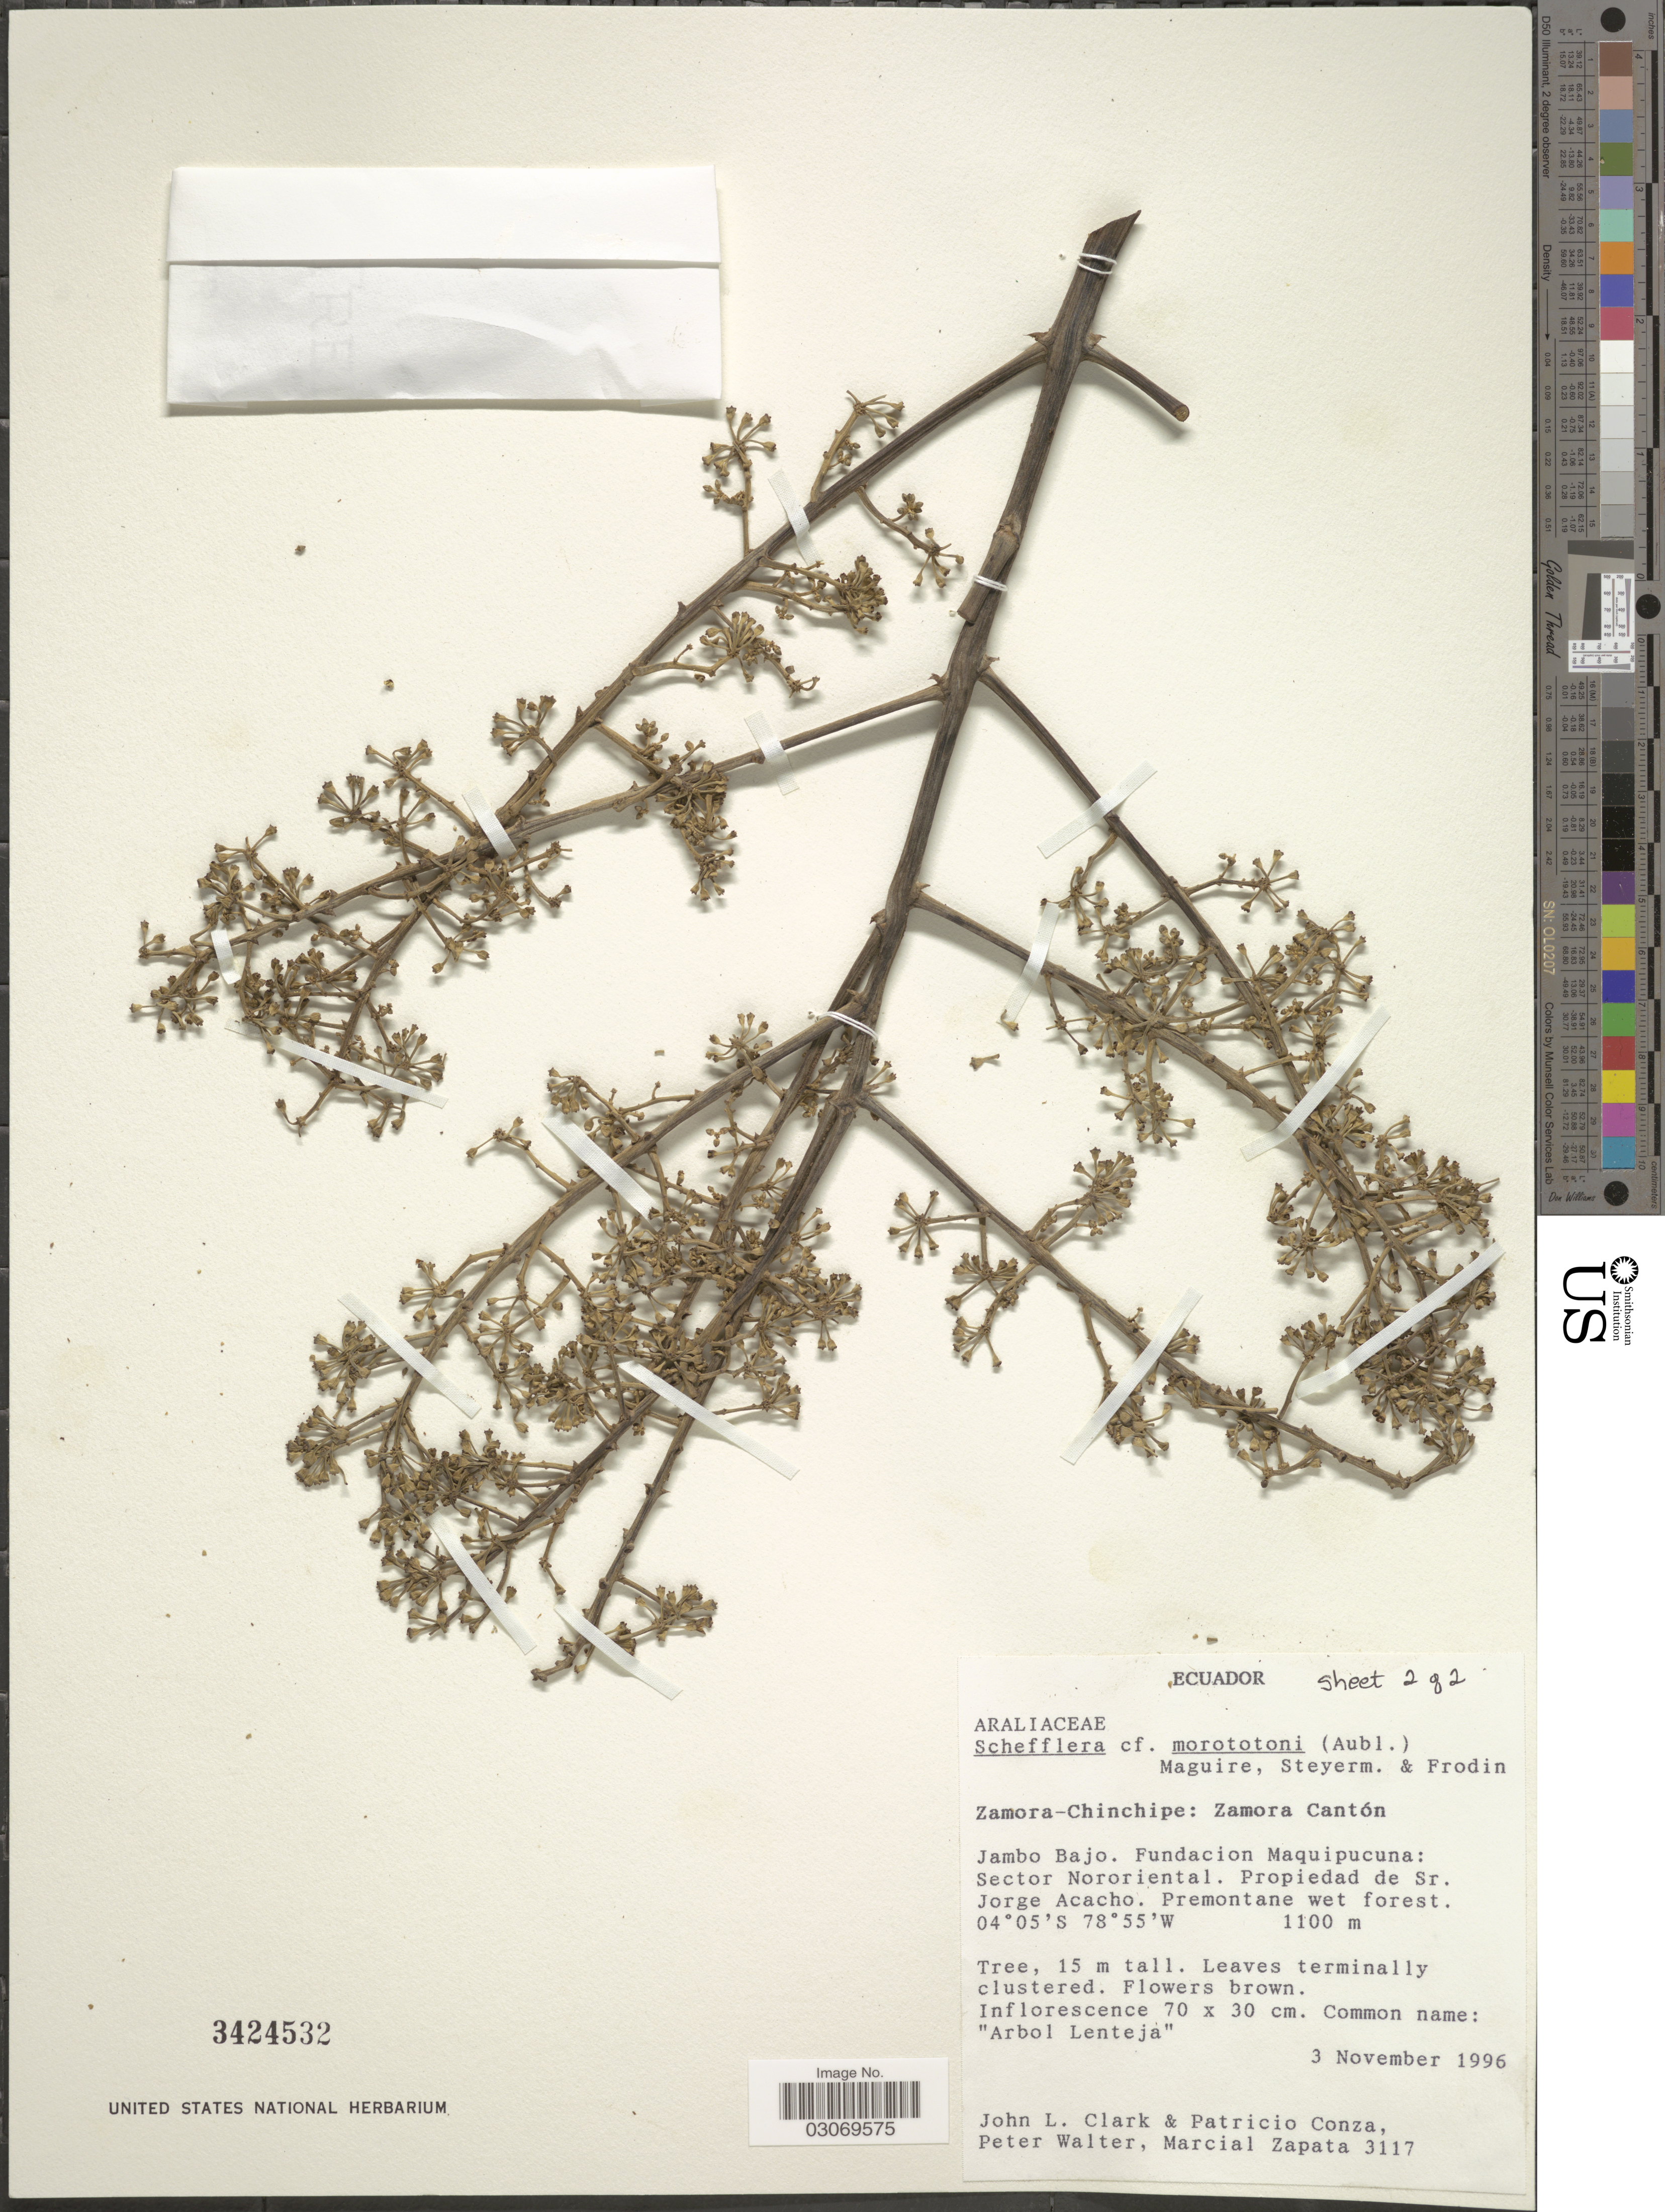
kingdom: Plantae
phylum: Tracheophyta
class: Magnoliopsida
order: Apiales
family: Araliaceae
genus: Schefflera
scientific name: Schefflera morototoni (Aubl.) Maguire, Steyerm. & Frodin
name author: (Aubl.) Maguire et al.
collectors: J. L. Clark, P. Conza, P. Walter & M. Zapata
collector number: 3117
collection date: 1996-11-03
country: Ecuador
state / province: Zamora-Chinchipe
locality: Zamora Cantón. Jambo Bajo. Fundacion Maquipucuna: Sector Nororiental. Propiedad de Sr. Jorge Acacho.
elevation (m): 1100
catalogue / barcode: US 3424532